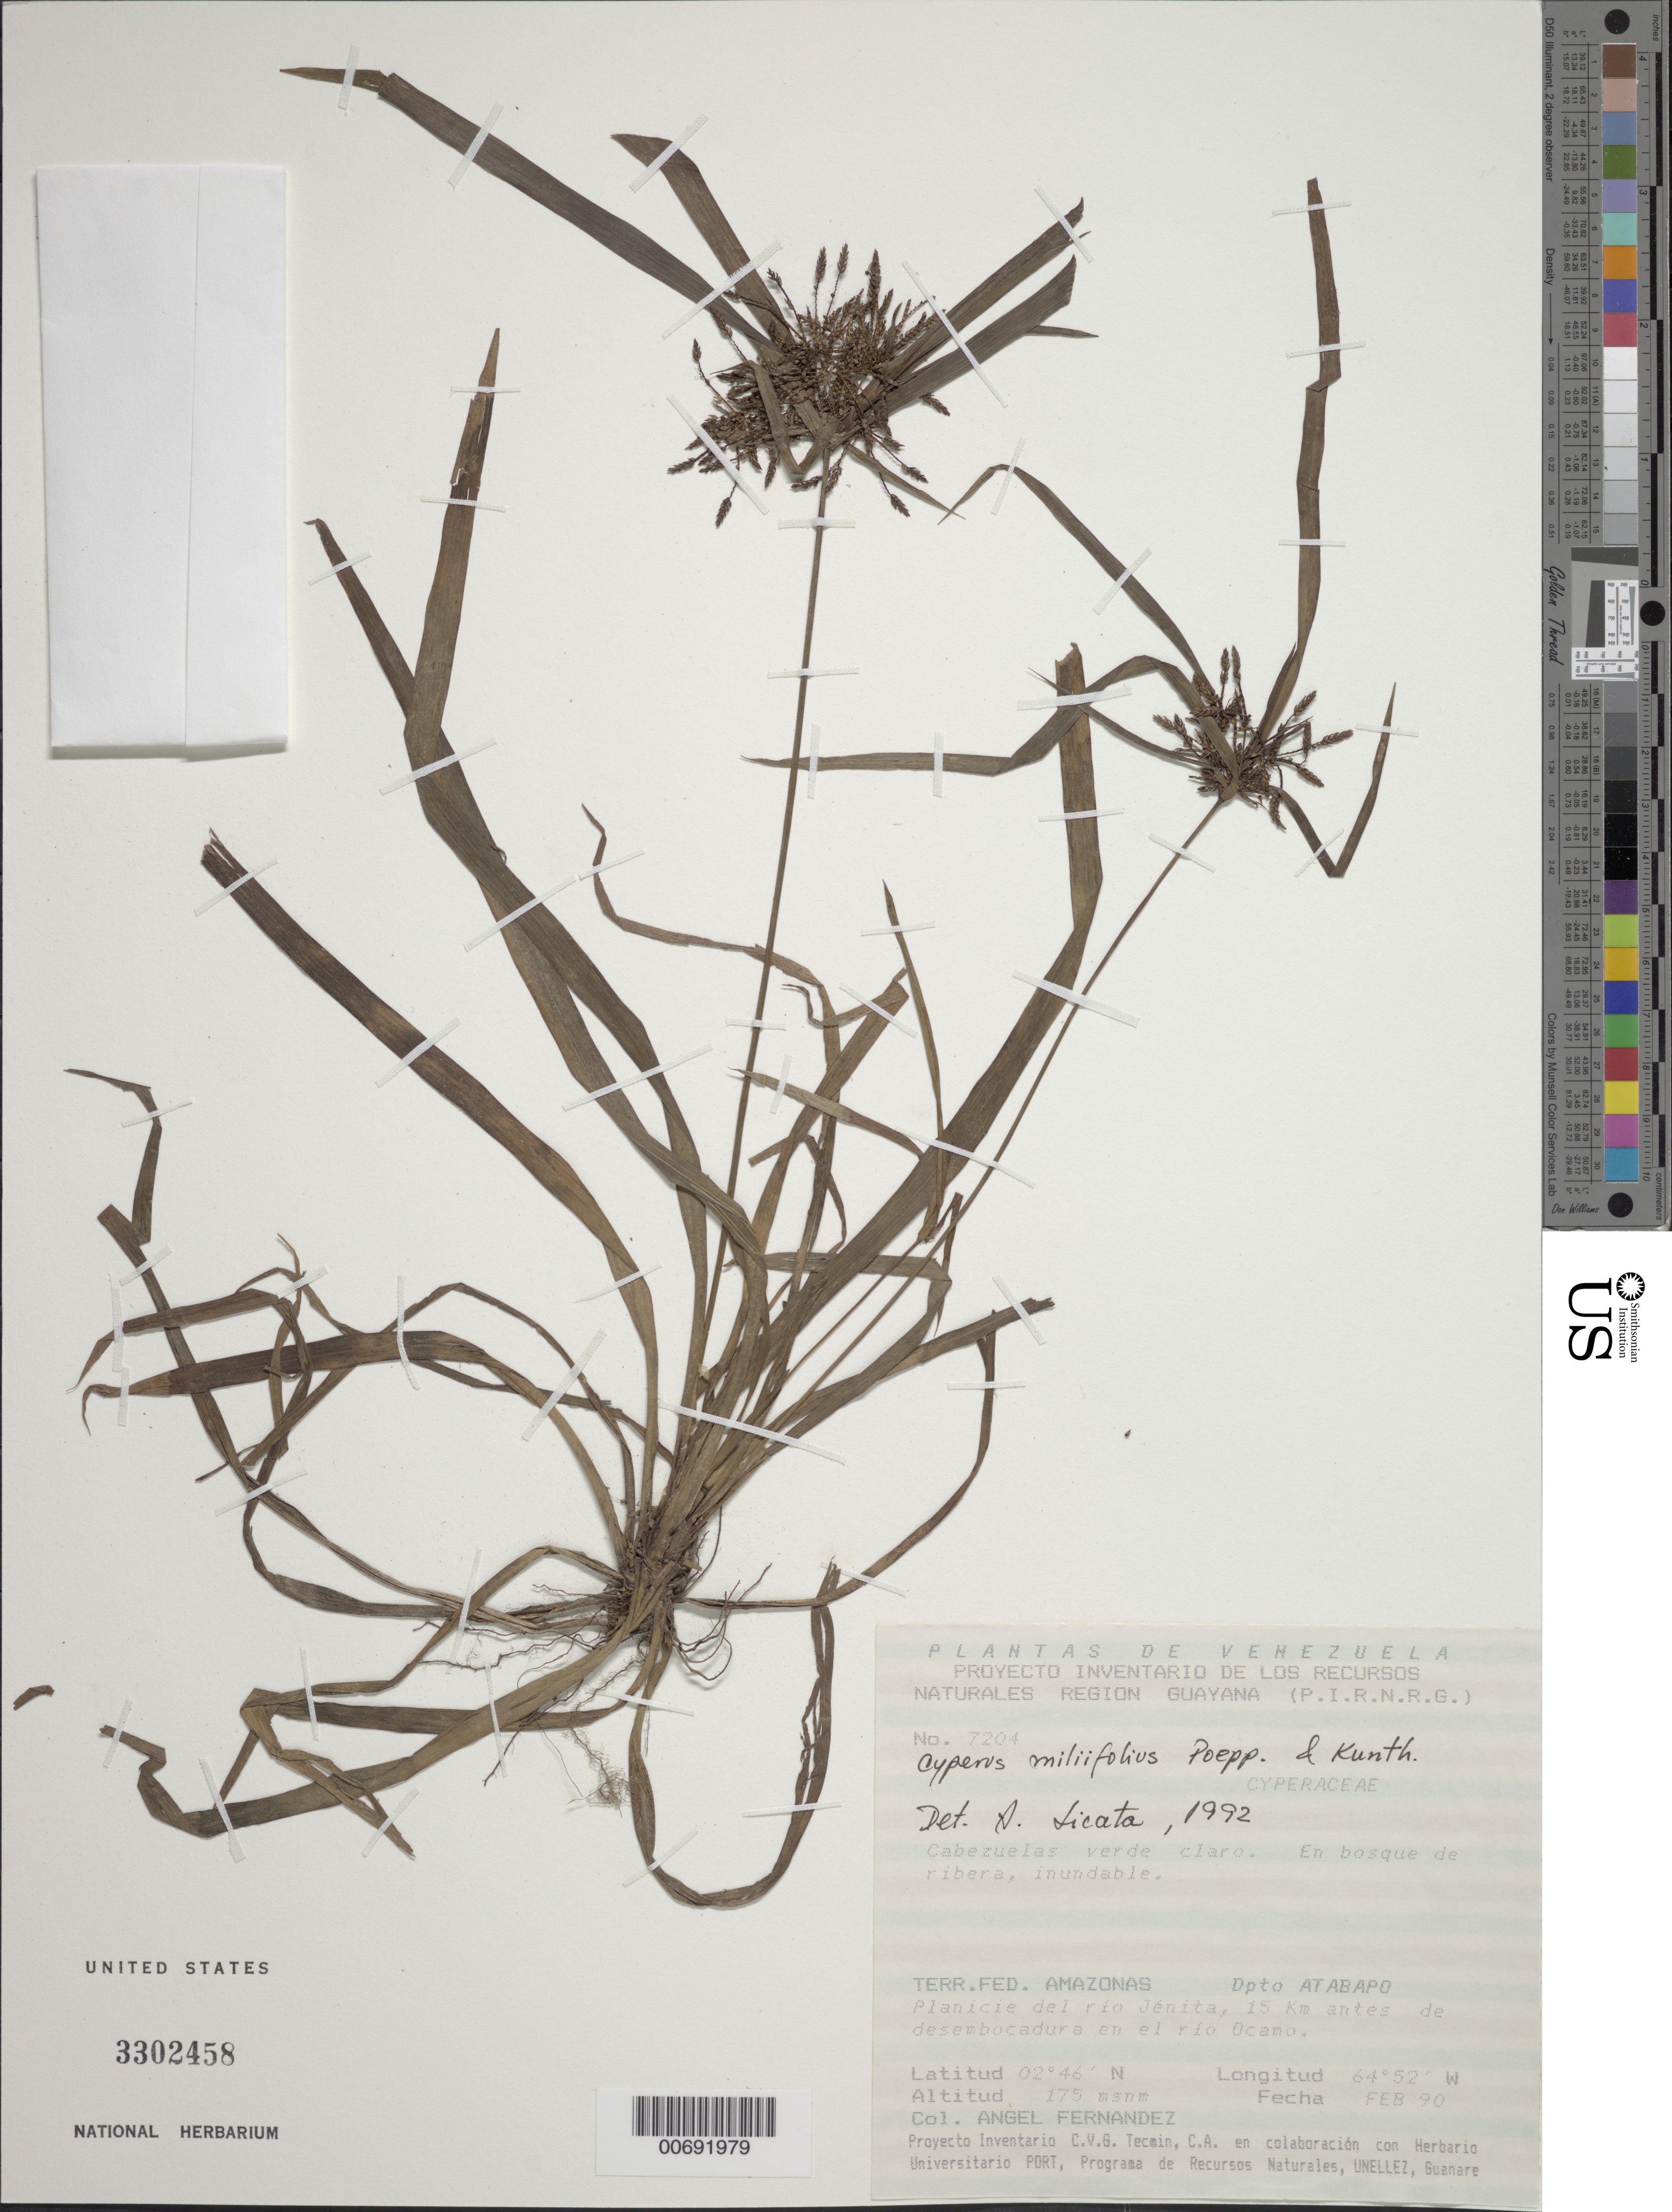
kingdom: Plantae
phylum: Tracheophyta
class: Liliopsida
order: Poales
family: Cyperaceae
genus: Cyperus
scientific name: Cyperus lacustris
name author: Schrad. ex Nees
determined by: Strong, Mark T., (BOT), Smithsonian Institution - National Museum of Natural History (UNITED STATES)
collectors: A. Fernández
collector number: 7204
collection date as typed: Feb-90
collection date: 1990-02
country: Venezuela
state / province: Amazonas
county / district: Atabapo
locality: Río Jénita, 15 km antes de desembocadura en el Río Ocamo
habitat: Forest along shore, inundated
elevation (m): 175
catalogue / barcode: US 3302458